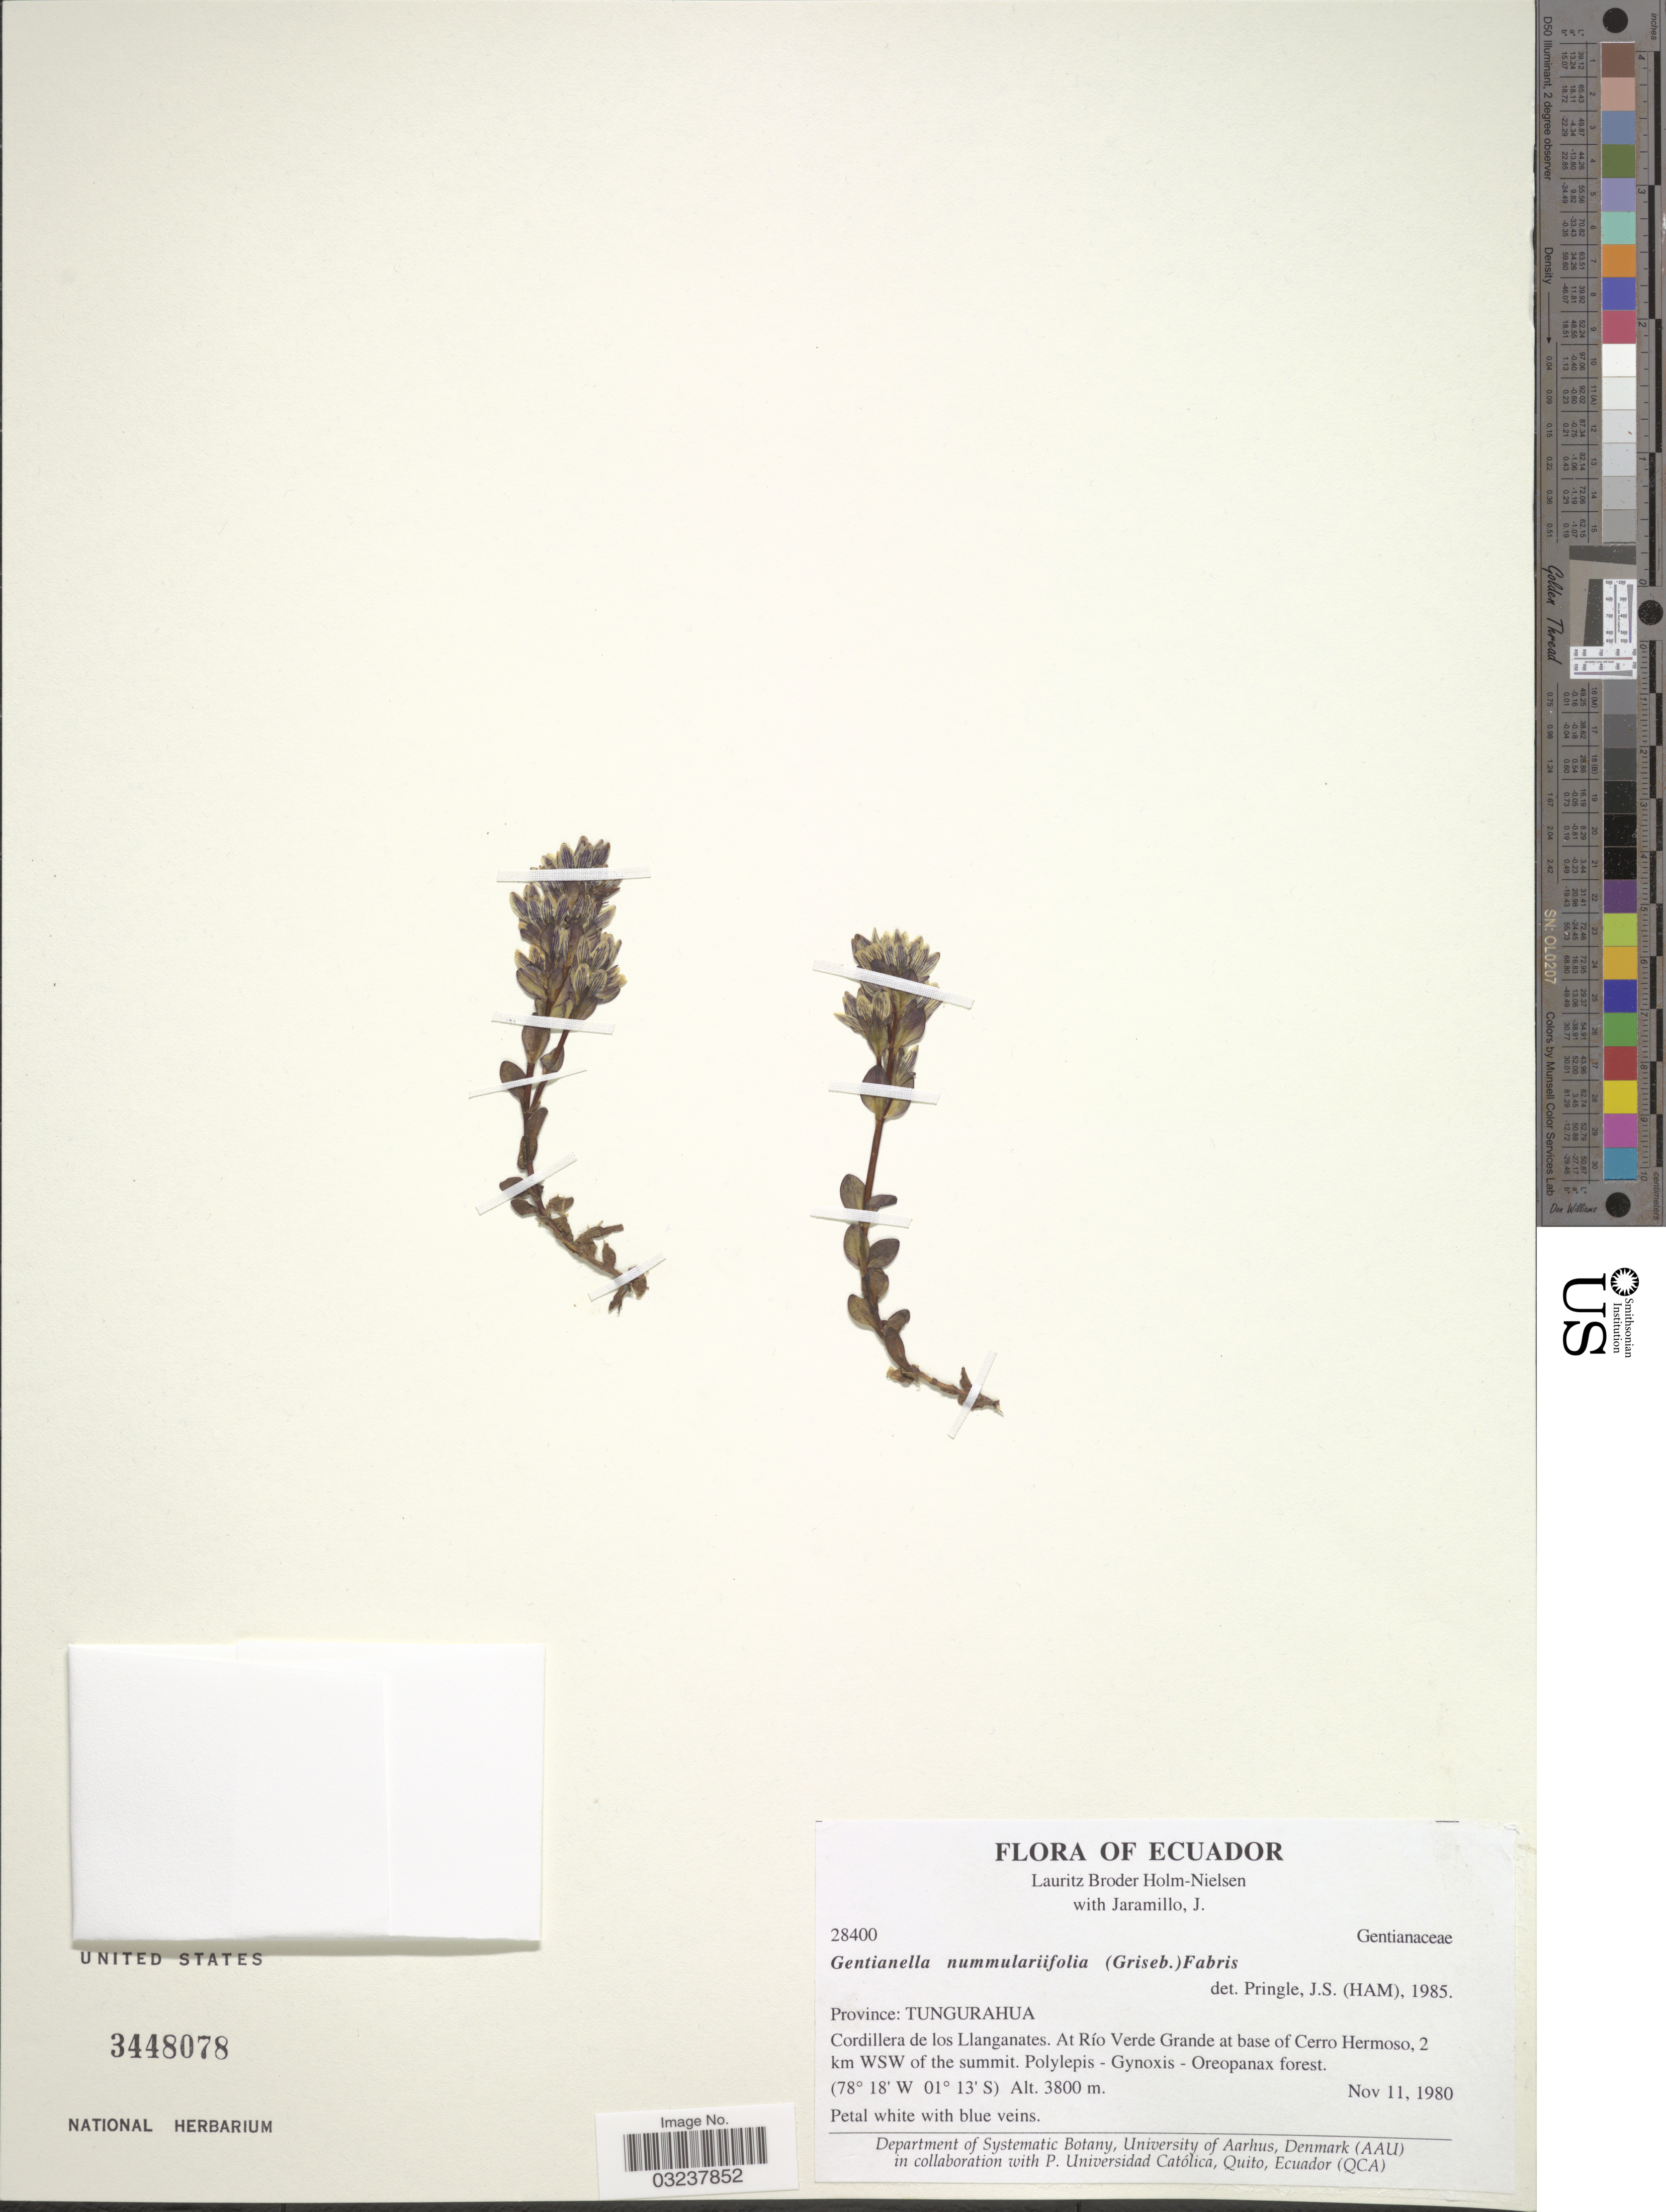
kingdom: Plantae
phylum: Tracheophyta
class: Magnoliopsida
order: Gentianales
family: Gentianaceae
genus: Gentianella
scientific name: Gentianella nummularifolia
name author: (Griseb.) Fabris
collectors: L. B. Holm-Nielsen & J. Jaramillo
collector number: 28400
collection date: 1980-11-11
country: Ecuador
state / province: Tungurahua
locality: Cordillera de los Llanganates. At Río Verde Grande at base of Cerro Hermoso, 2 km WSW of the summit.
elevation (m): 3800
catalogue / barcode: US 3448078